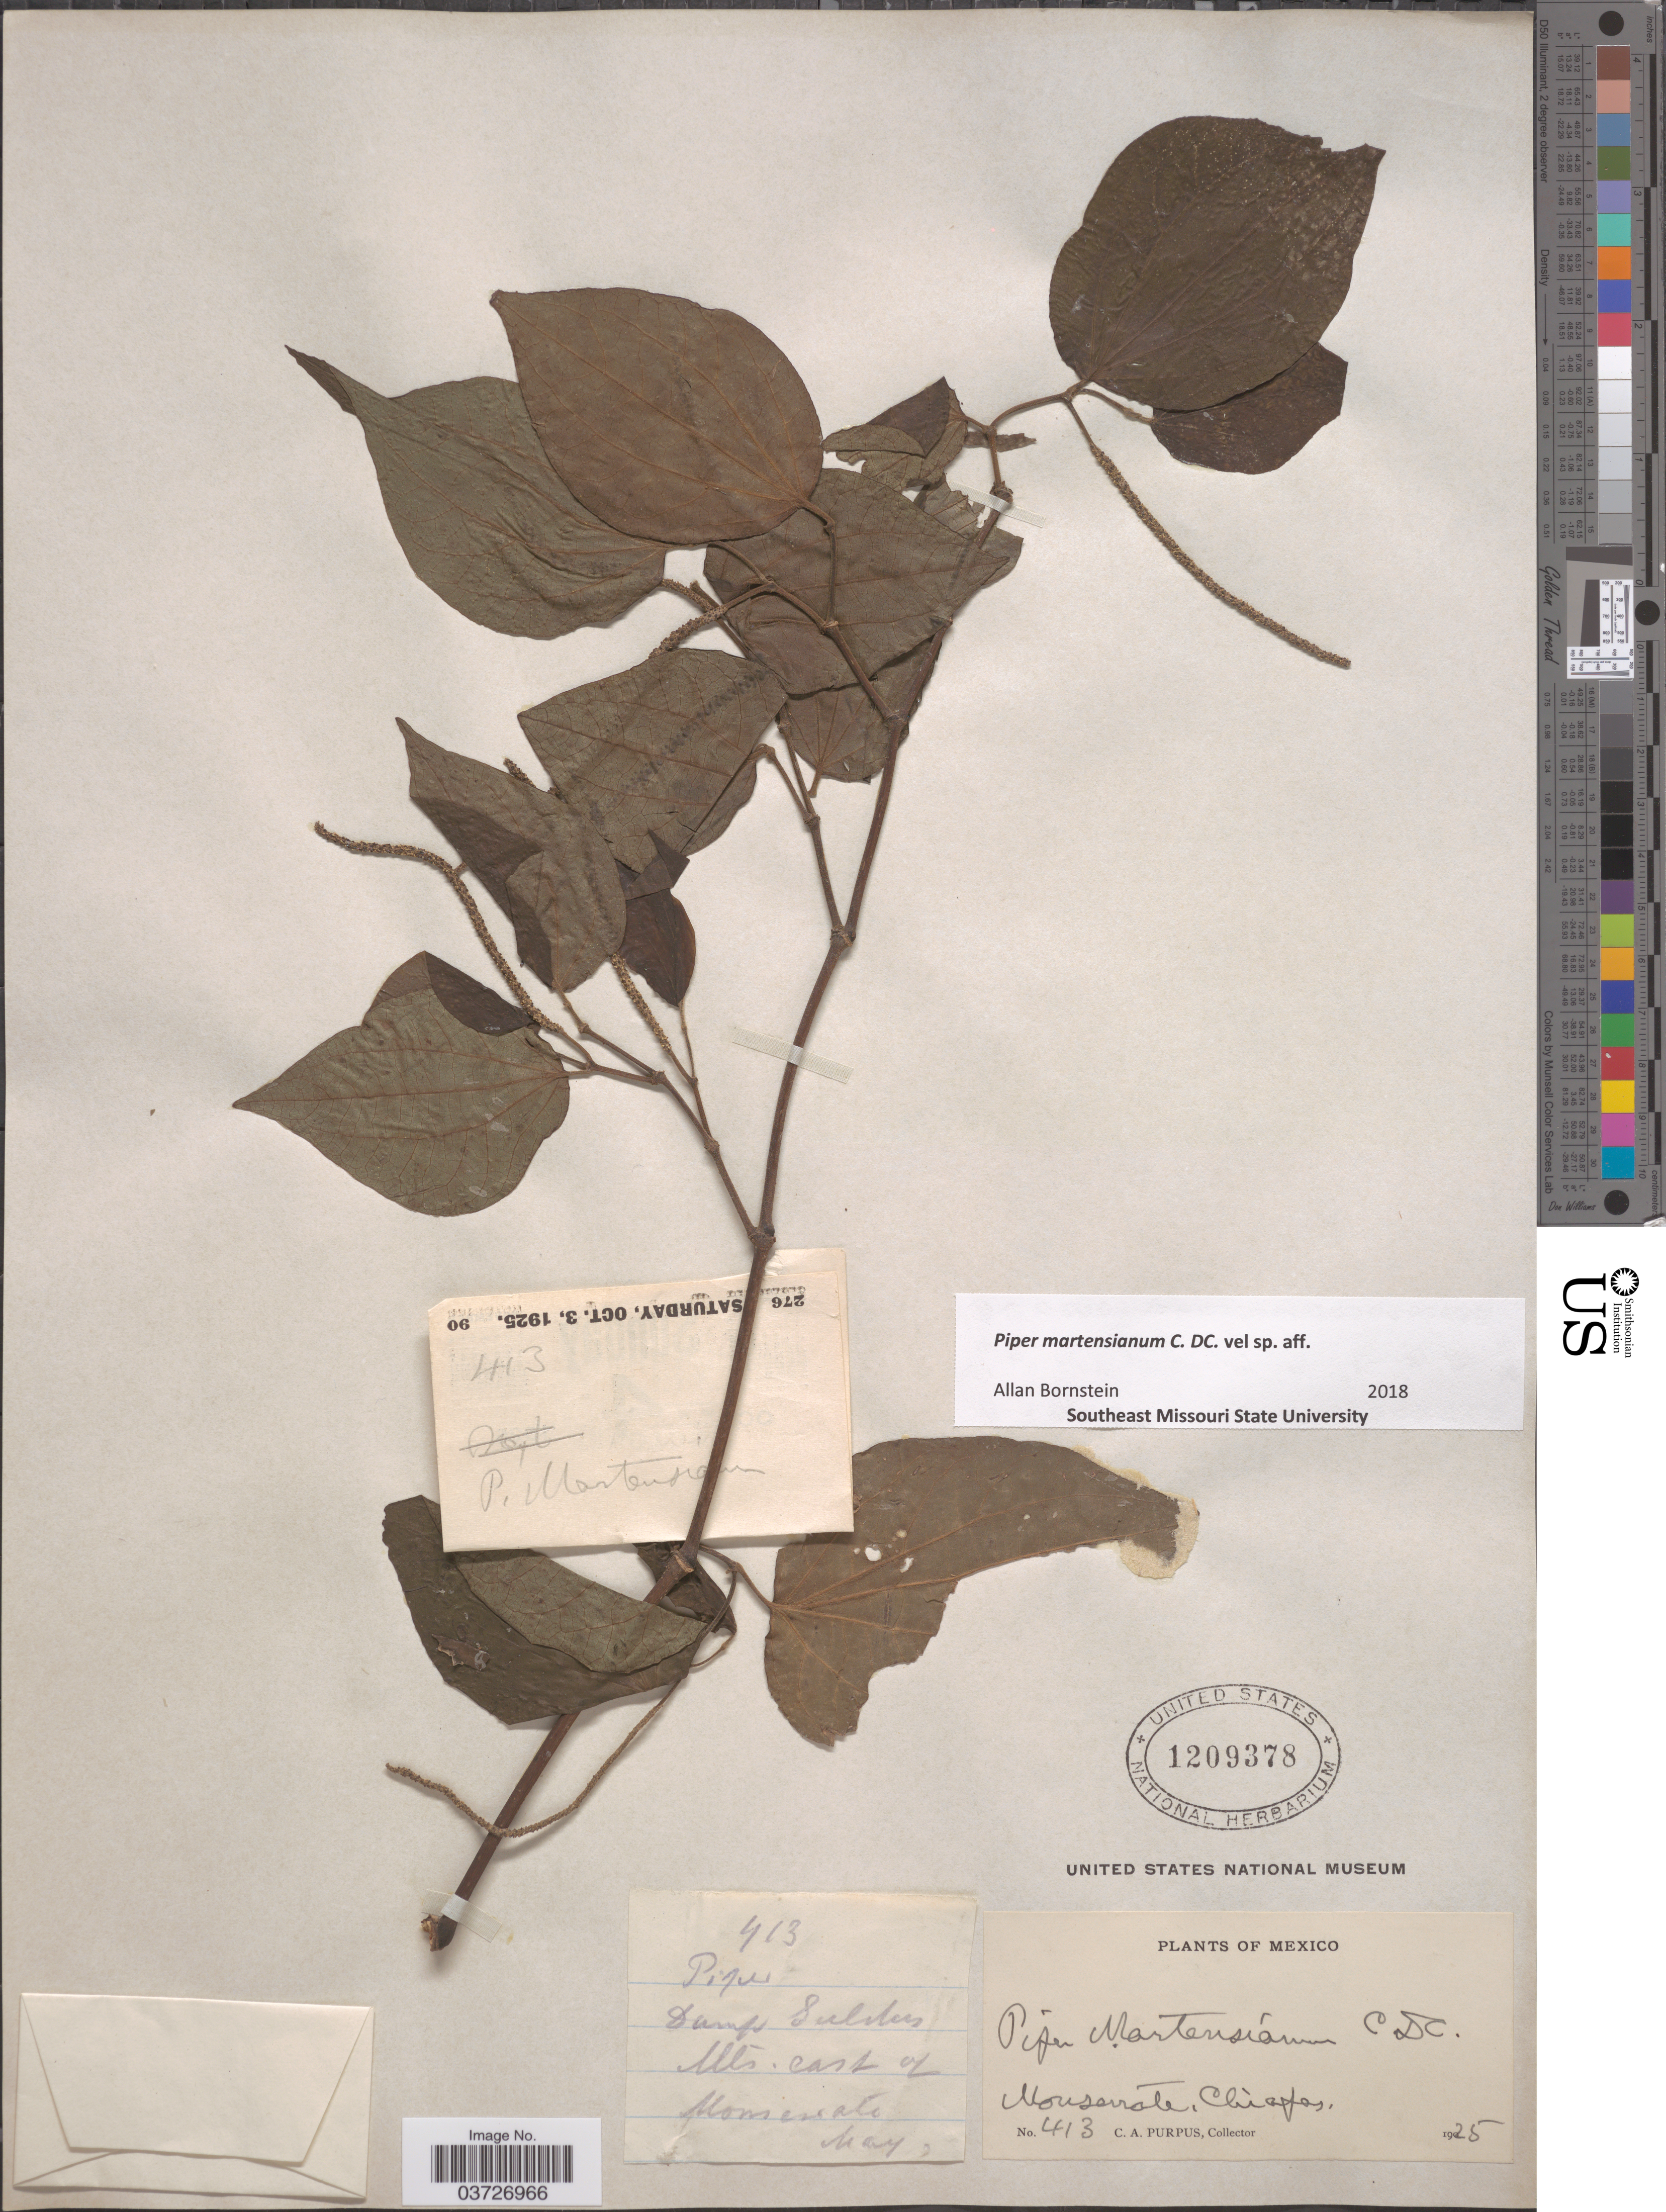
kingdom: Plantae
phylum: Tracheophyta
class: Magnoliopsida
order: Piperales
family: Piperaceae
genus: Piper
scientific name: Piper martensianum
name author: C. DC.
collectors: C. A. Purpus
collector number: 413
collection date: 1925-05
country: Mexico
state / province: Chiapas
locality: Mts. east of Monserrate.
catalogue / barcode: US 1209378